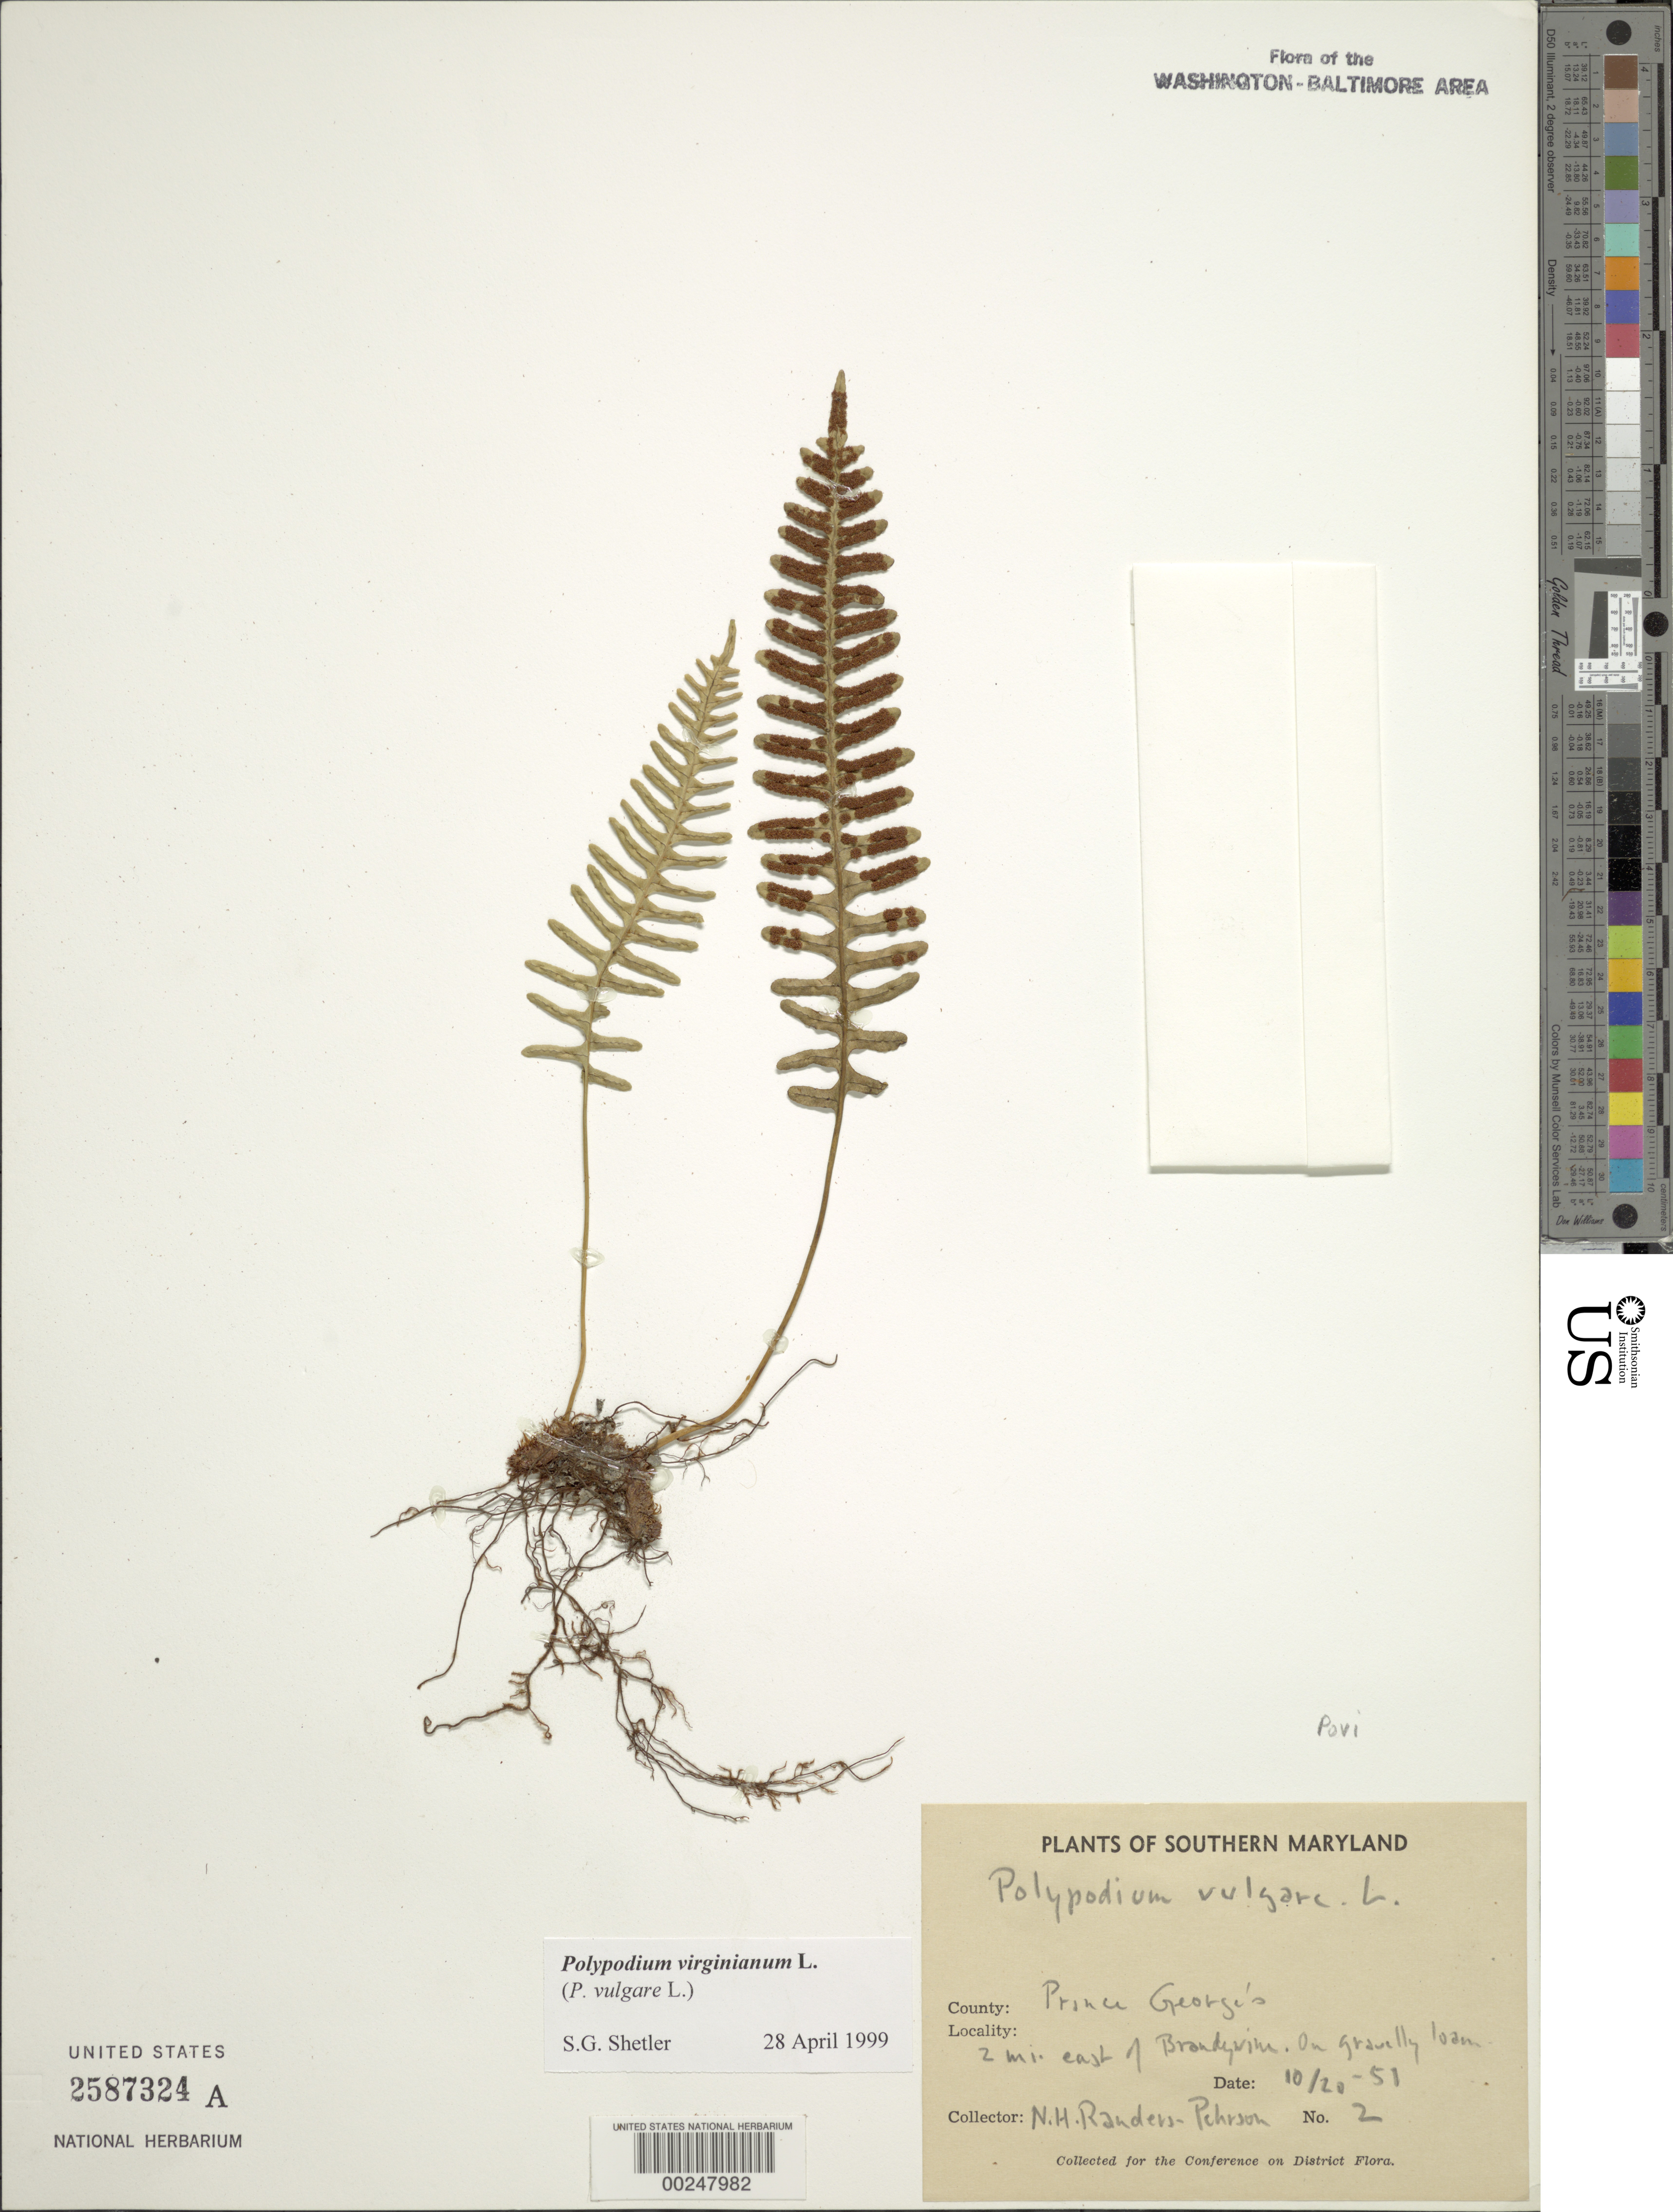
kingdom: Plantae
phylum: Tracheophyta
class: Polypodiopsida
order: Polypodiales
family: Polypodiaceae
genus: Polypodium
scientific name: Polypodium virginianum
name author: L.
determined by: Shetler, Stanwyn G., (US), NMNH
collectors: N. Randers-pehrson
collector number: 2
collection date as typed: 20 Oct 1951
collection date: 1951-10-20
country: United States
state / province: Maryland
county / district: Prince George's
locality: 2 Mi E of Brandywine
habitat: On gravelly loam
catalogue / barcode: US 2587324A